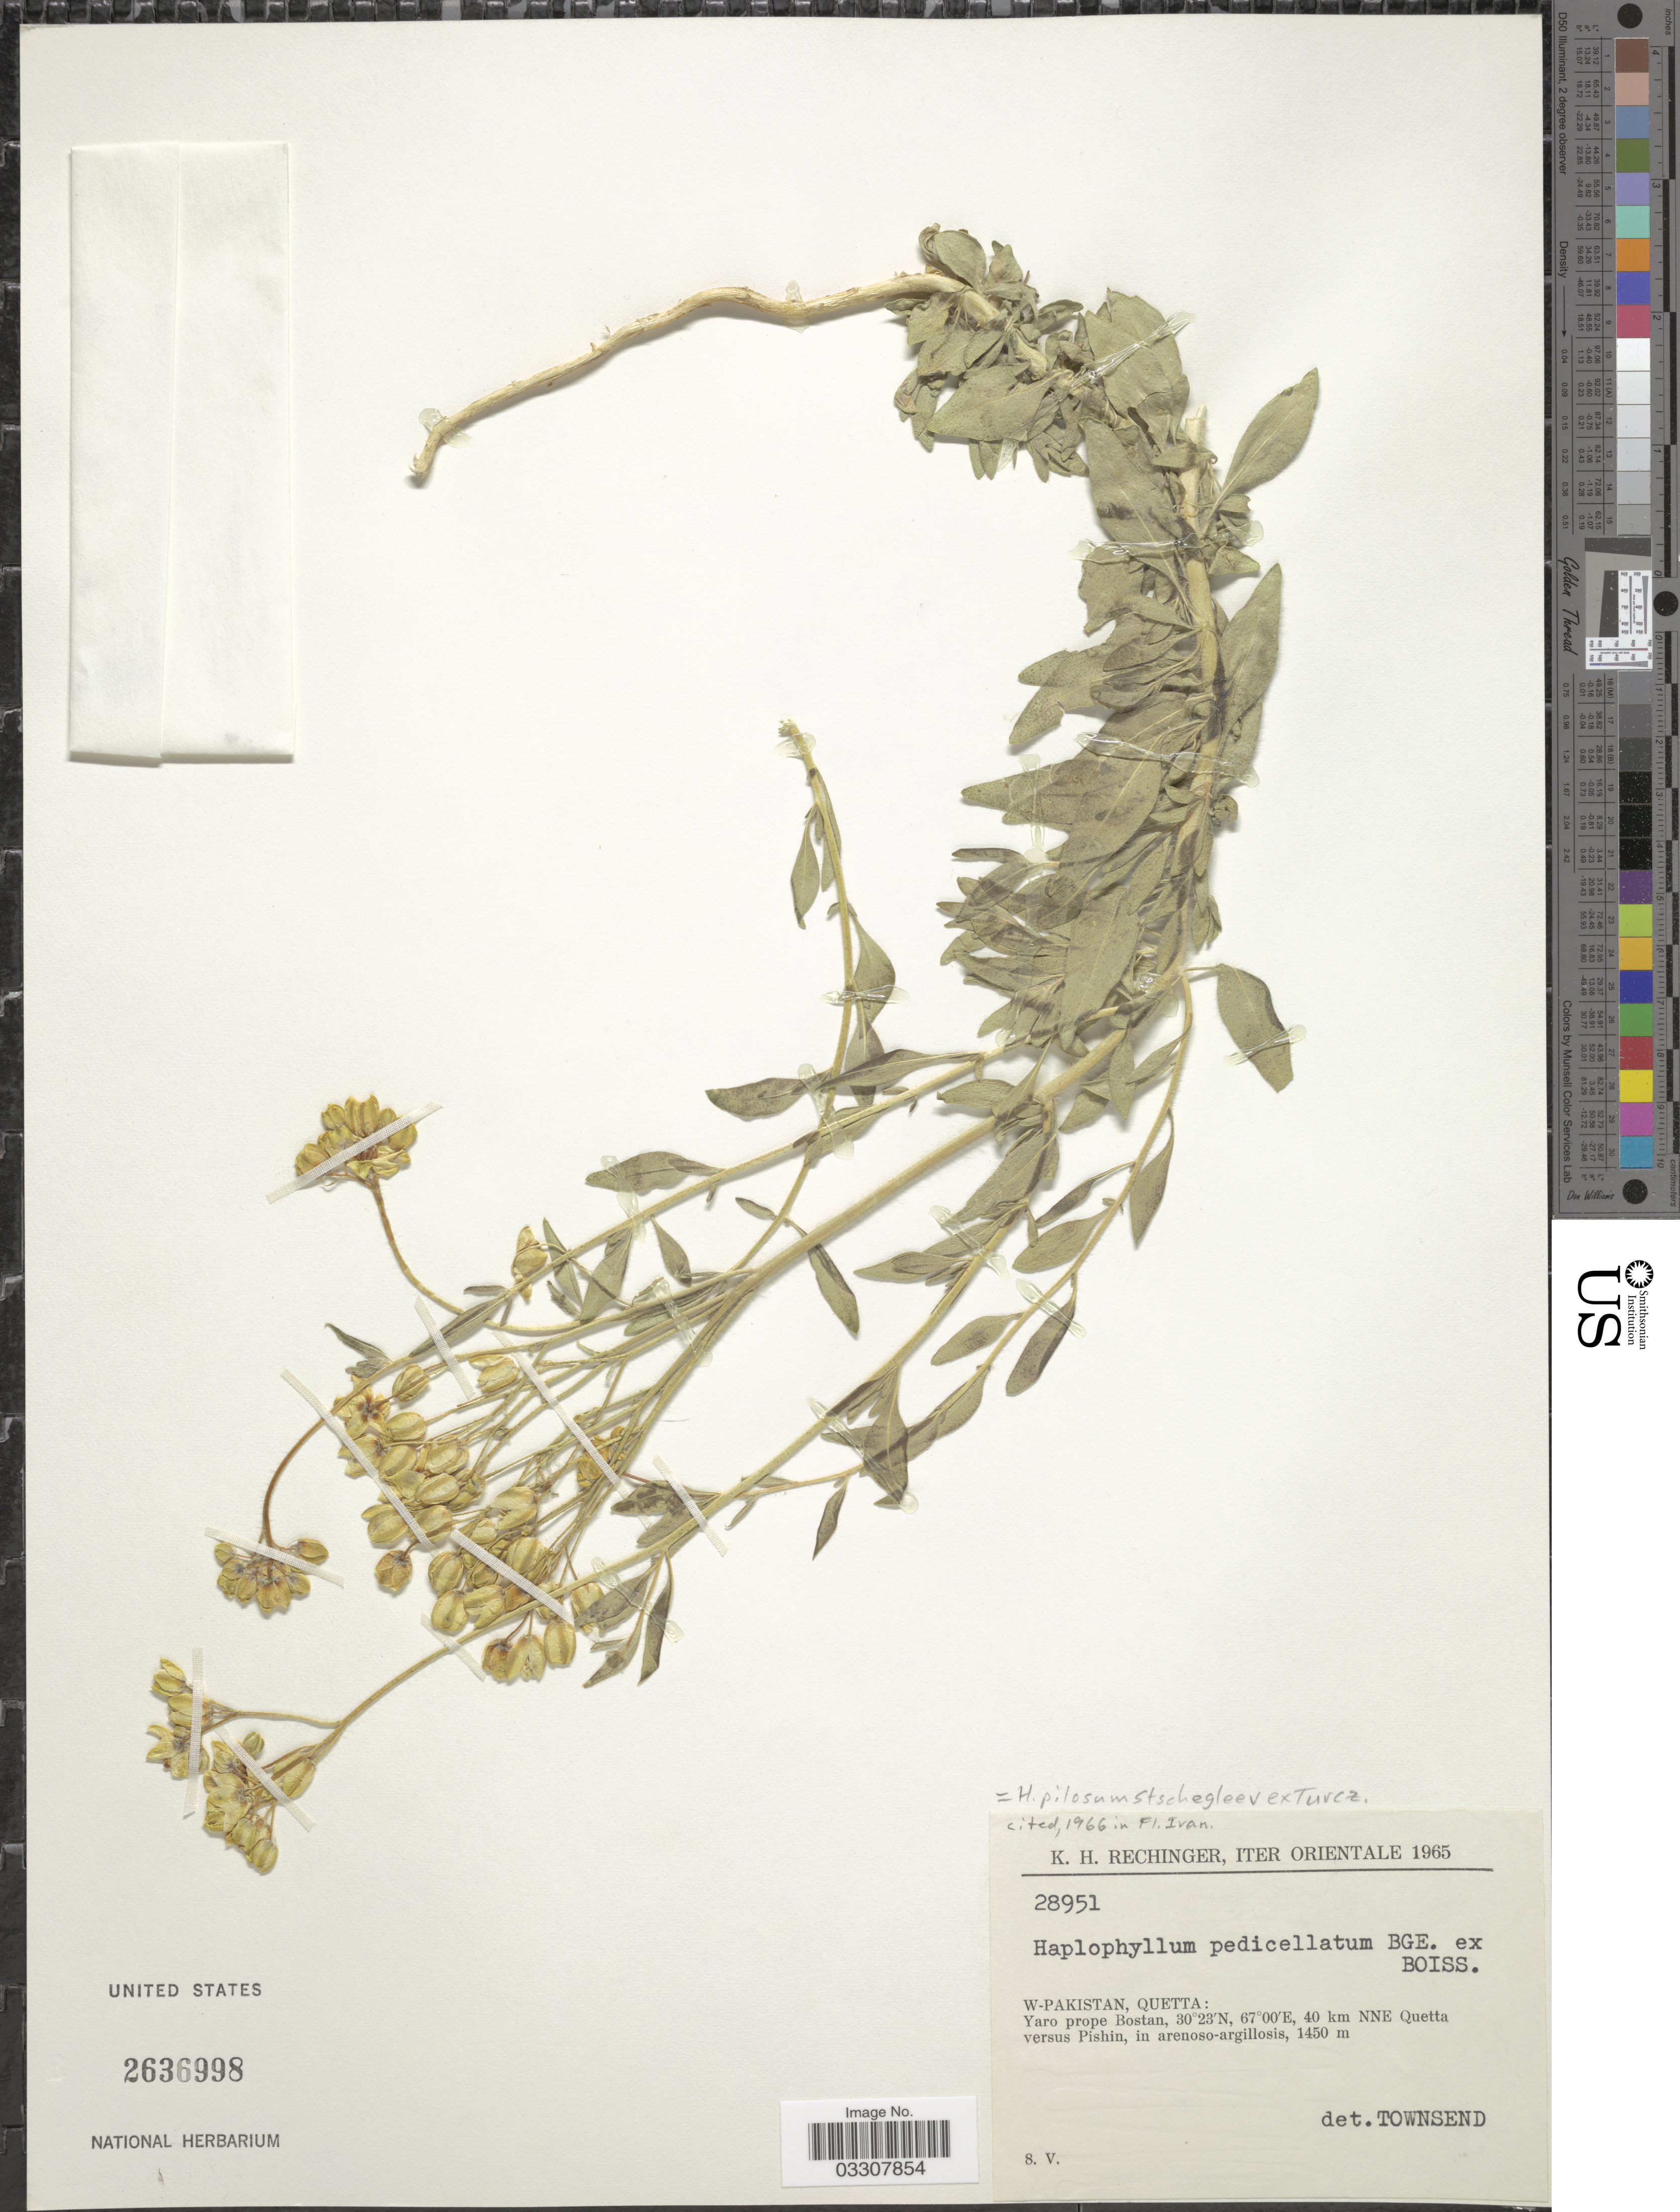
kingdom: Plantae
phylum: Tracheophyta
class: Magnoliopsida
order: Sapindales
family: Rutaceae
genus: Haplophyllum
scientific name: Haplophyllum pedicellatum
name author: Bunge ex Boiss.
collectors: K. H. Rechinger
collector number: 28951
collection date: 1965-05-08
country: Pakistan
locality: Iter Orientale. W-Pakistan, Quetta: Yaro prope Bostan, 40 km NNE Quetta versus Pishin, in arenoso-argillosis.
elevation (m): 1450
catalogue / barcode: US 2636998